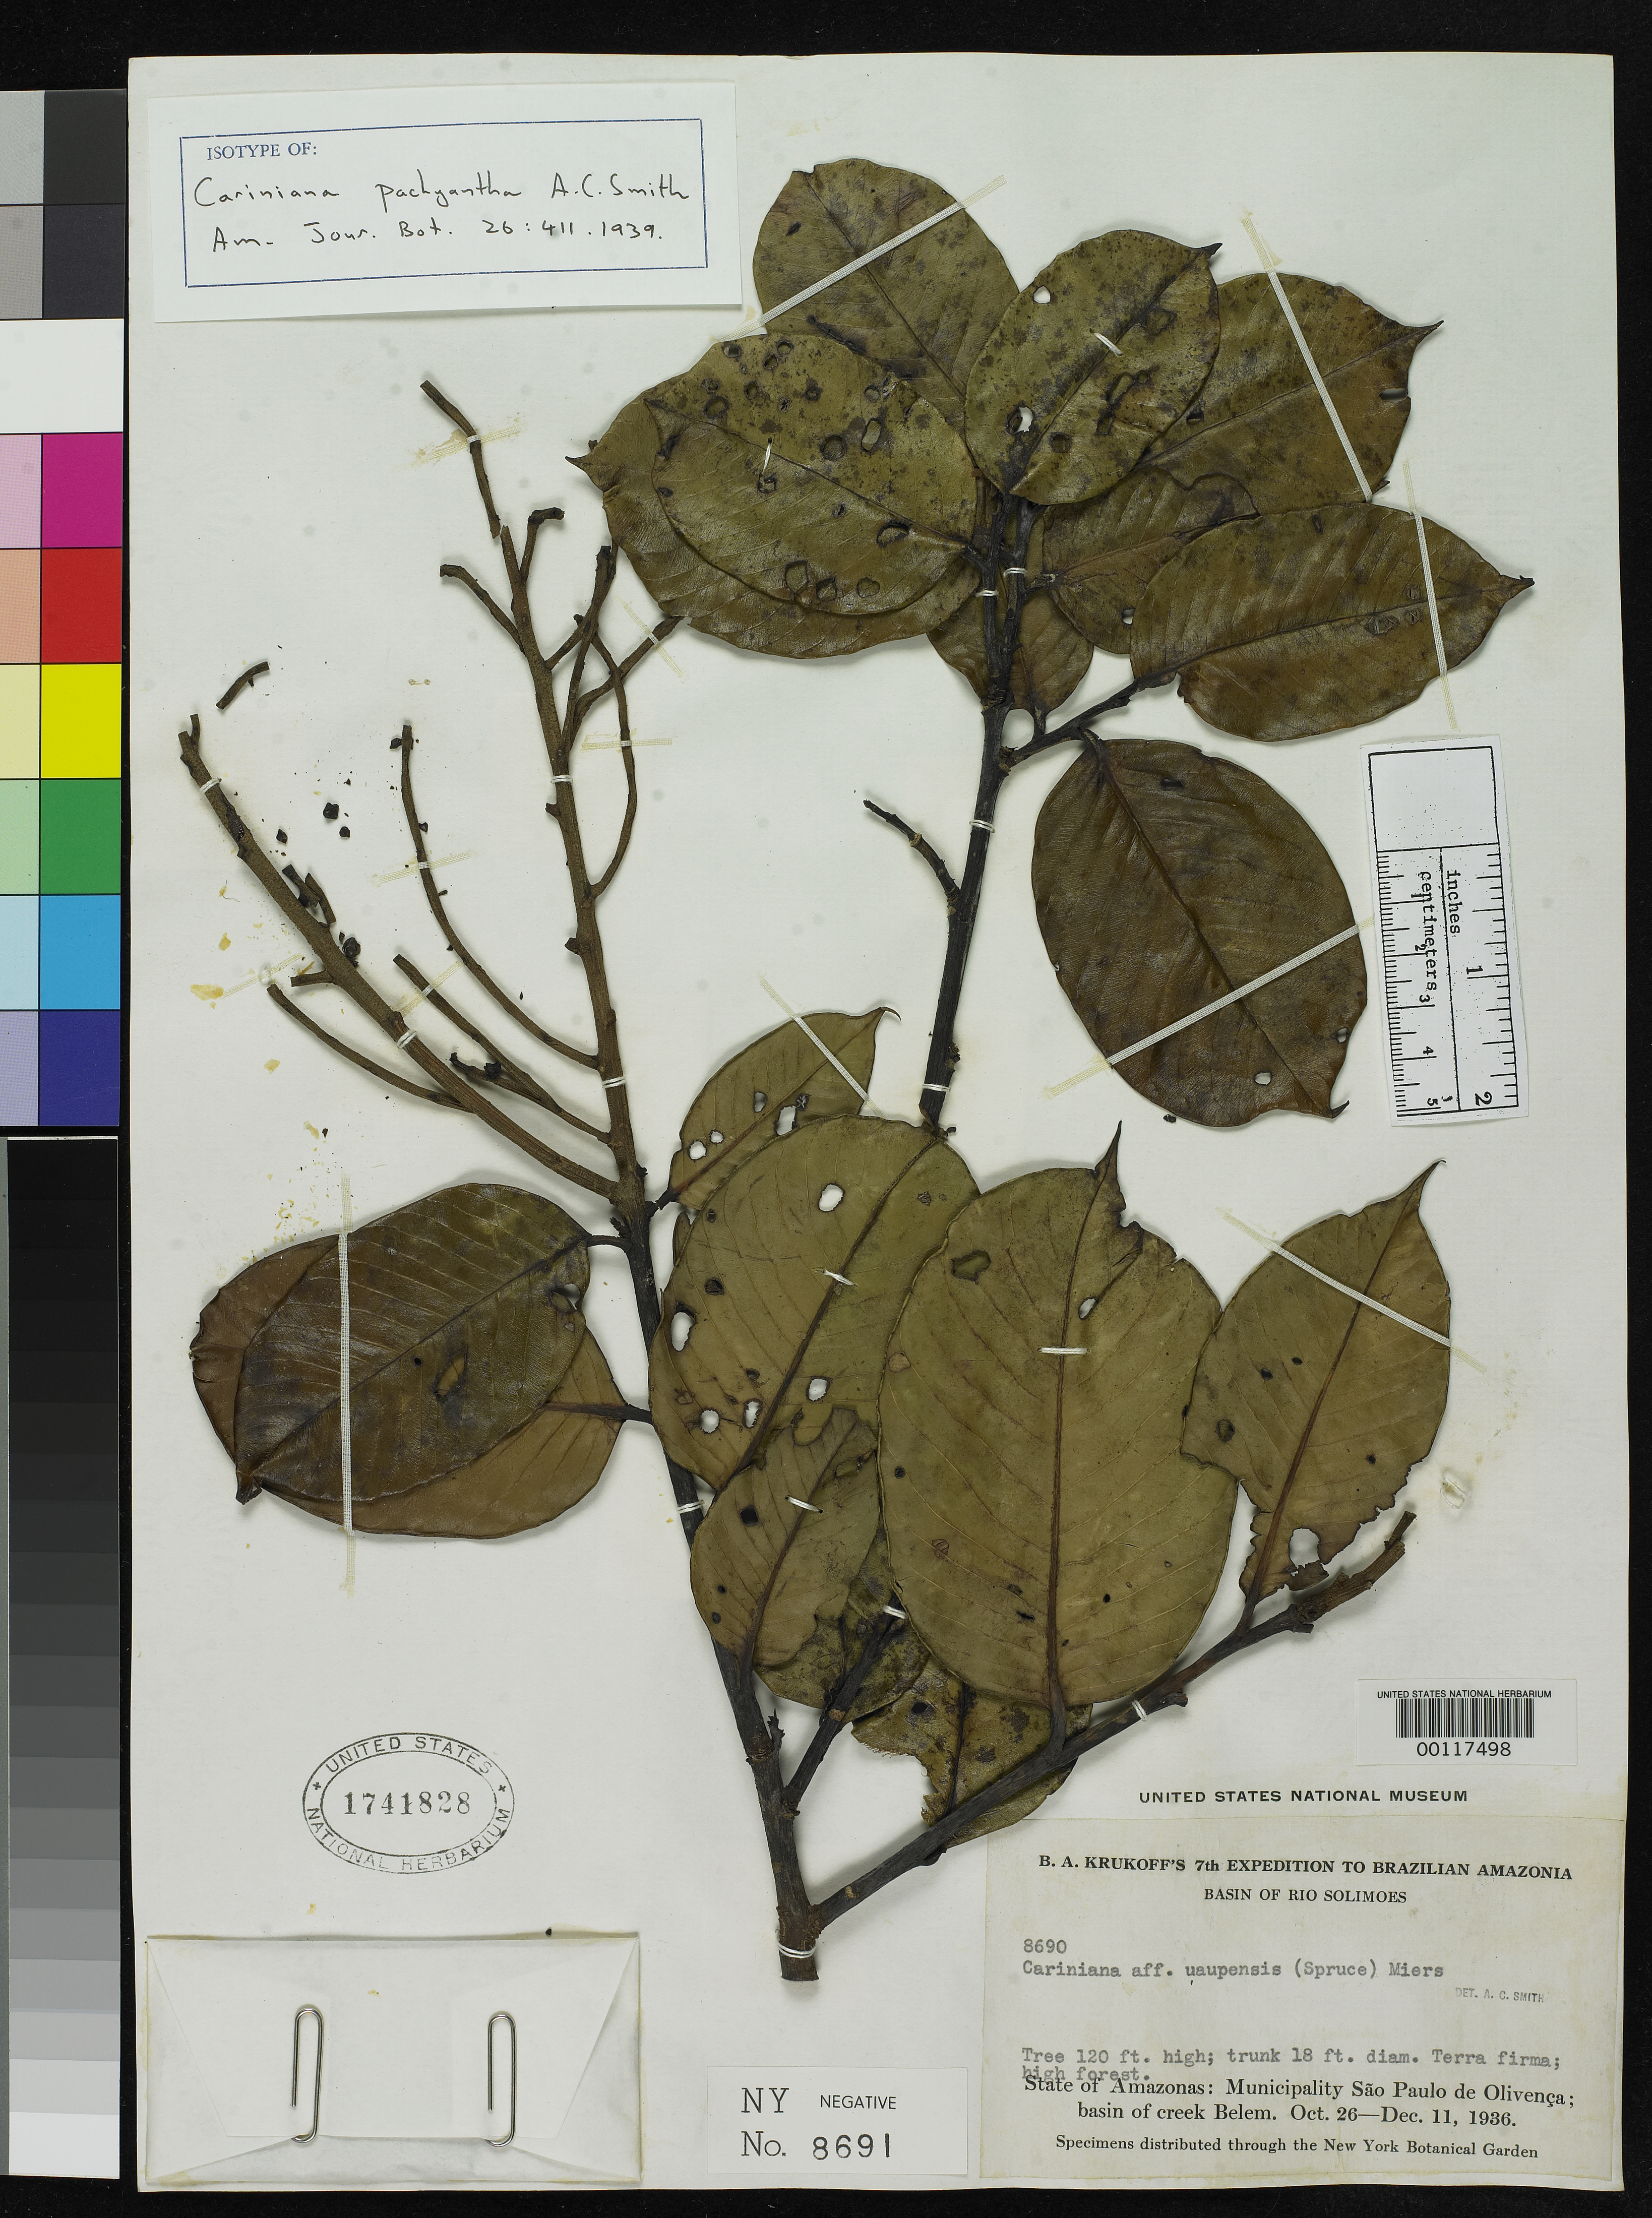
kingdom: Plantae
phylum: Tracheophyta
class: Magnoliopsida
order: Ericales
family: Lecythidaceae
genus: Cariniana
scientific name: Cariniana pachyantha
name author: A.C. Sm.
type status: Isotype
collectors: B. A. Krukoff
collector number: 8690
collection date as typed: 26 Oct 1936 to 11 Dec 1936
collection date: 1936-10-26/1936-12-11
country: Brazil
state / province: Amazonas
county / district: São Paulo de Olivença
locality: Basin of Rio Solimoes. State of Amazonas: Municipality of São Paulo de Olivença; basin of creek Belem.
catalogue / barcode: US 1741828